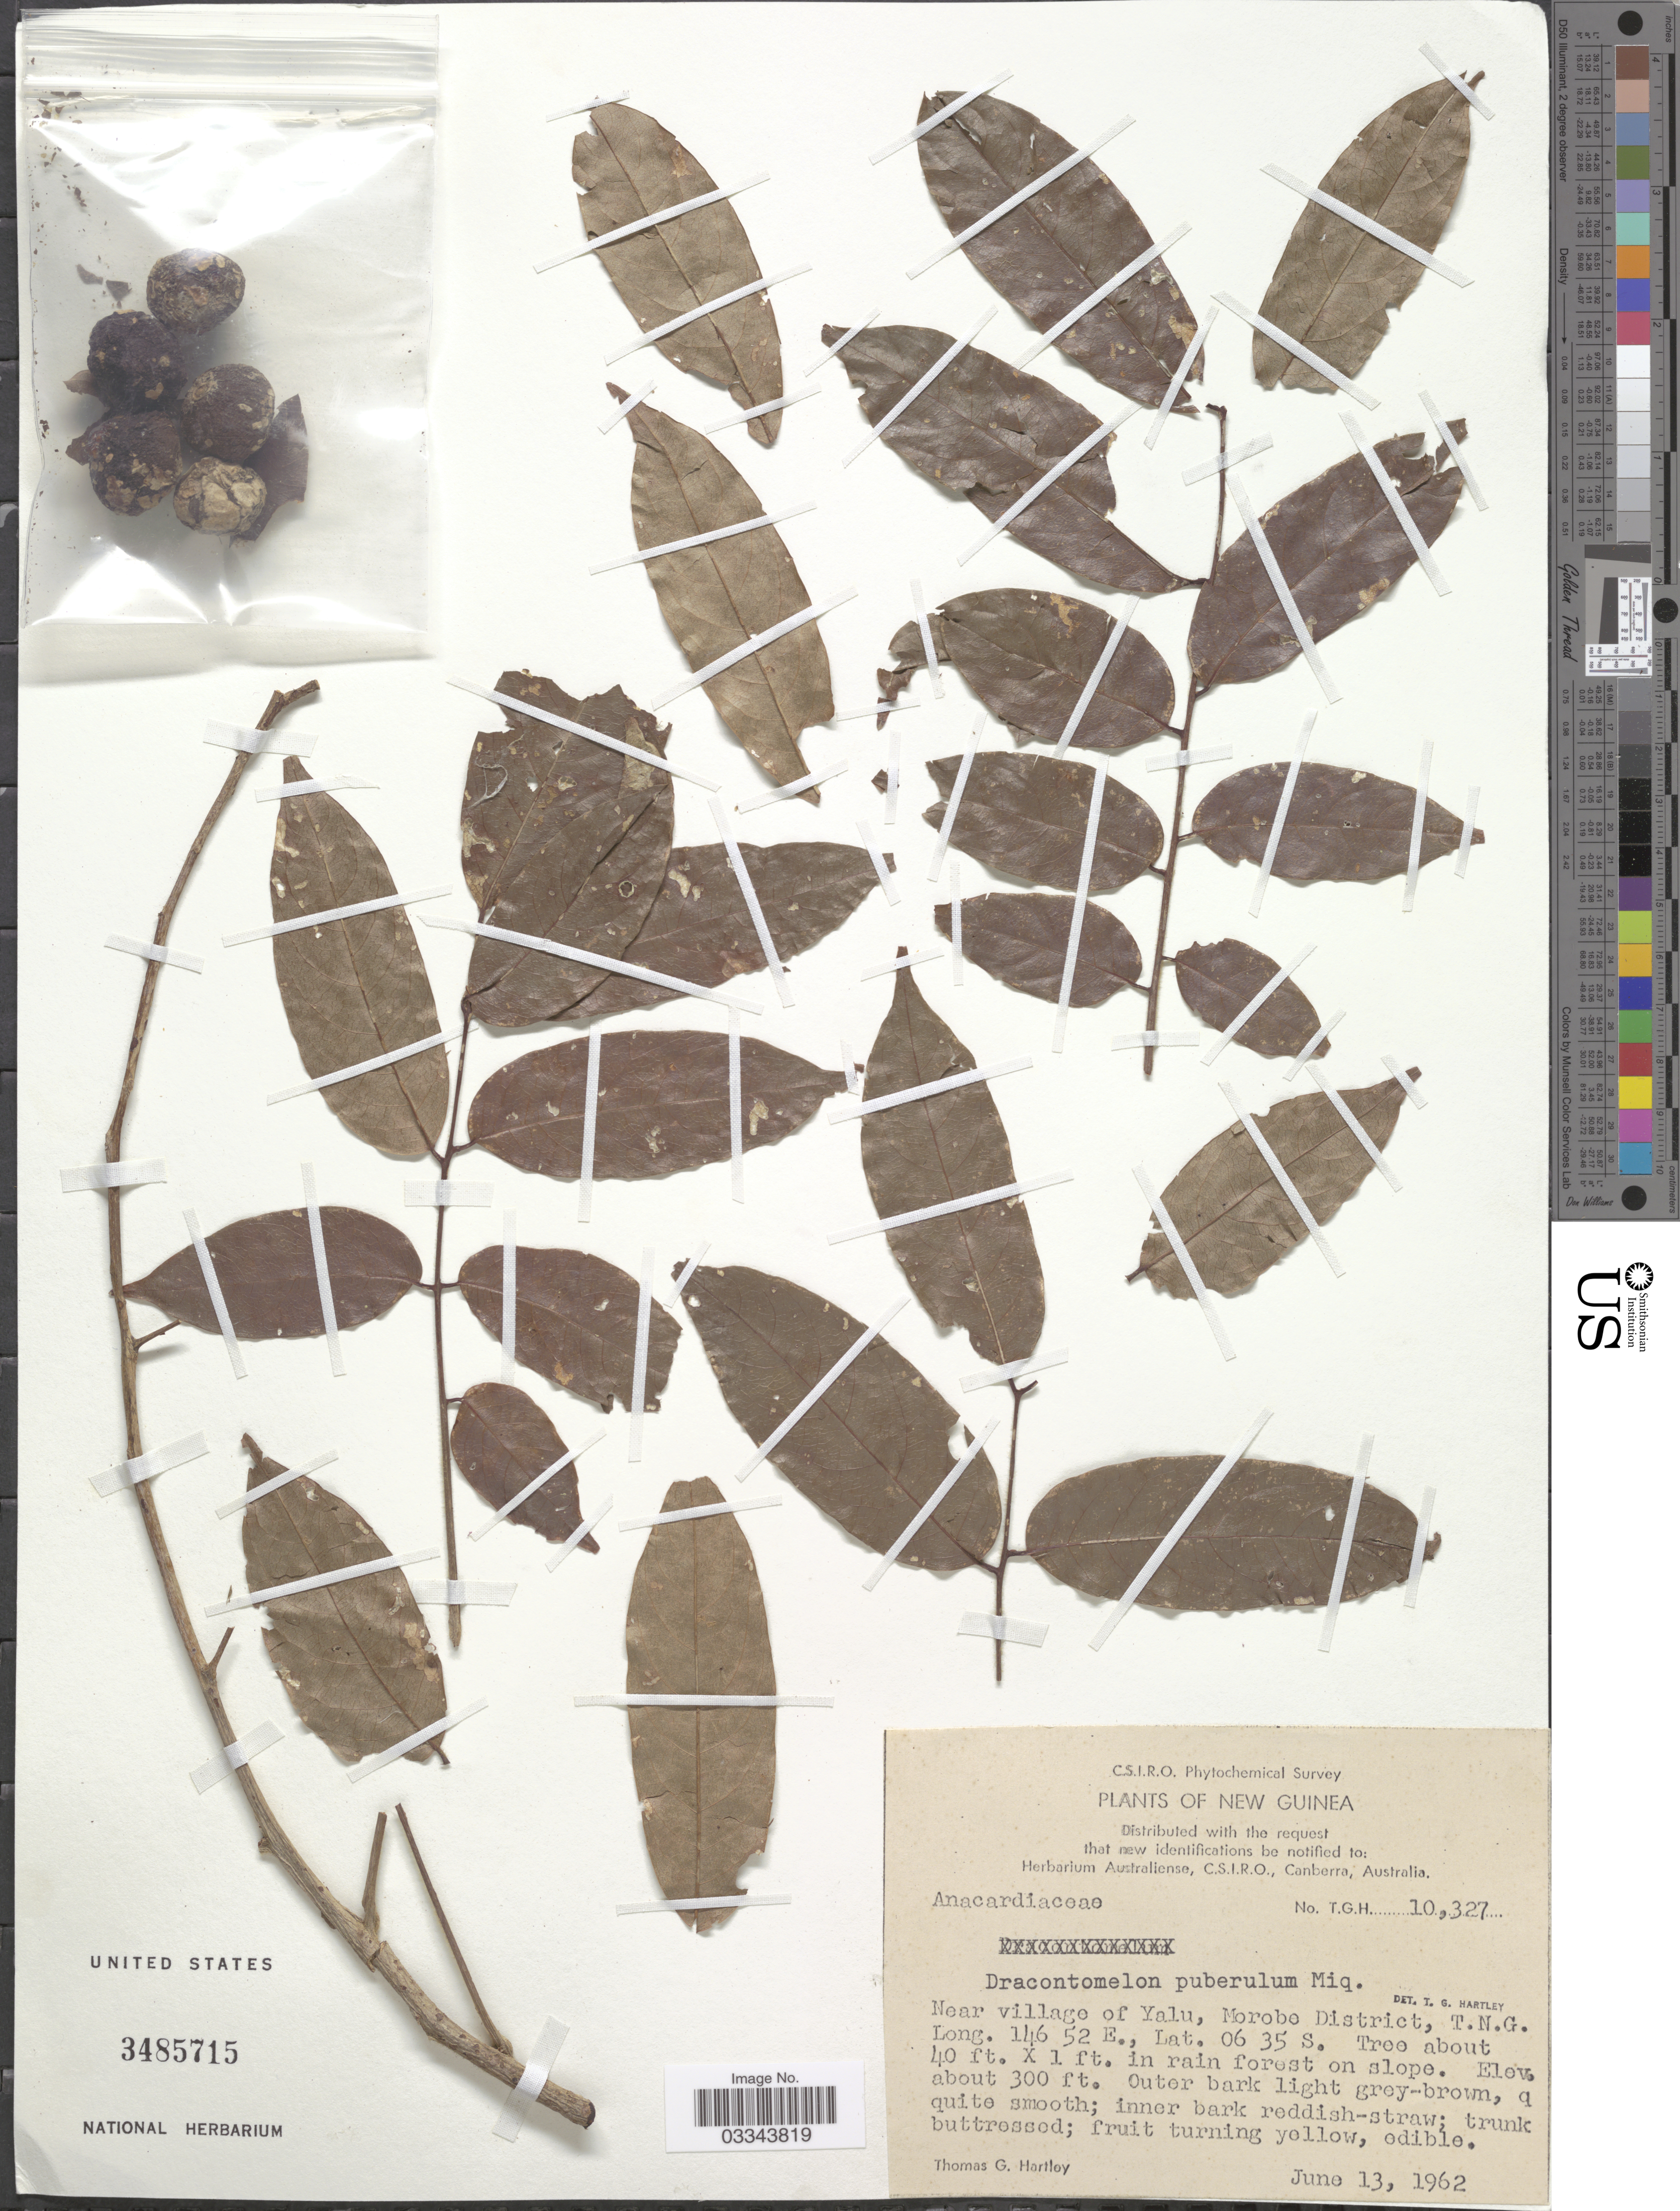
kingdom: Plantae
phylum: Tracheophyta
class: Magnoliopsida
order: Sapindales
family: Anacardiaceae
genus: Dracontomelon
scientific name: Dracontomelon puberulum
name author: Miq.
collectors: T. G. Hartley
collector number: T.G.H. 10327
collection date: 1962-06-13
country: Papua New Guinea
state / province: Morobe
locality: New Guinea. Near village of Yalu, Morobe District, T.N.G.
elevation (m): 91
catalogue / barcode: US 3485715